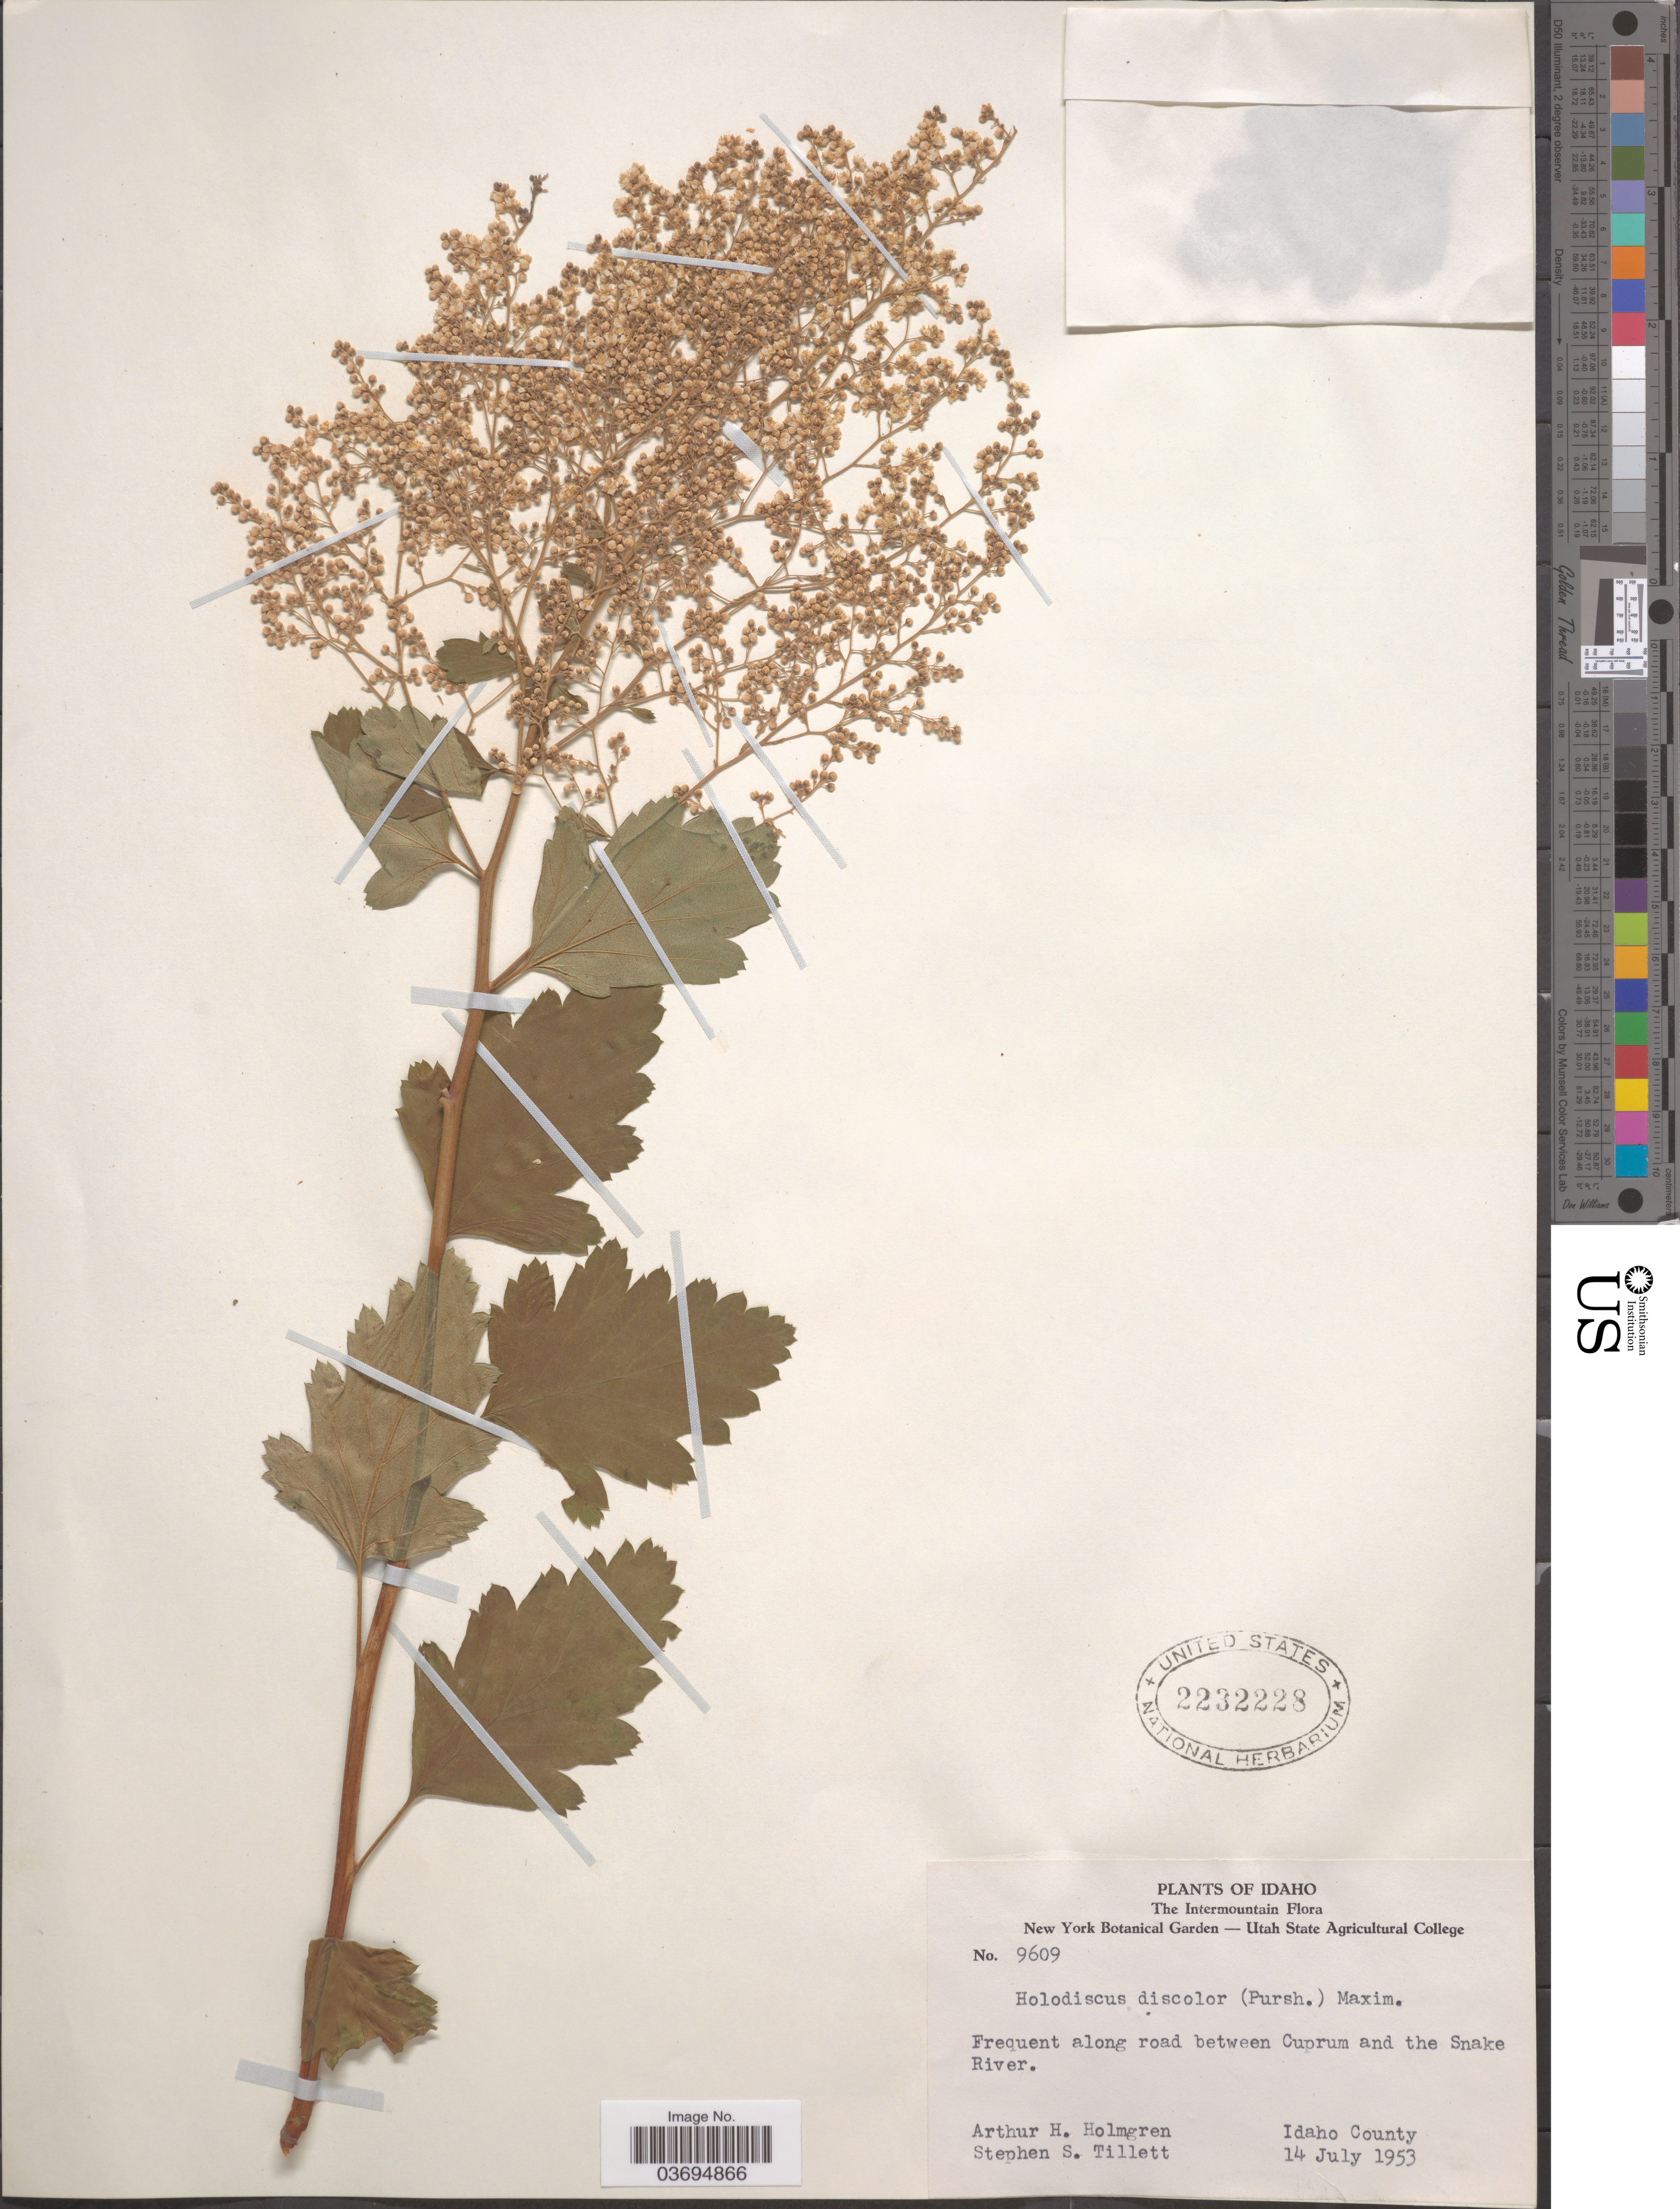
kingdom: Plantae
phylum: Tracheophyta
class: Magnoliopsida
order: Rosales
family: Rosaceae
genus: Holodiscus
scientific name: Holodiscus discolor var. discolor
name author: (Pursh) Maxim.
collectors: A. H. Holmgren & S. S. Tillett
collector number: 9609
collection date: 1953-07-14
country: United States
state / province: Idaho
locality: The Intermountain. Frequent along road between Cuprum and the Snake River.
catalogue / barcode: US 2232228